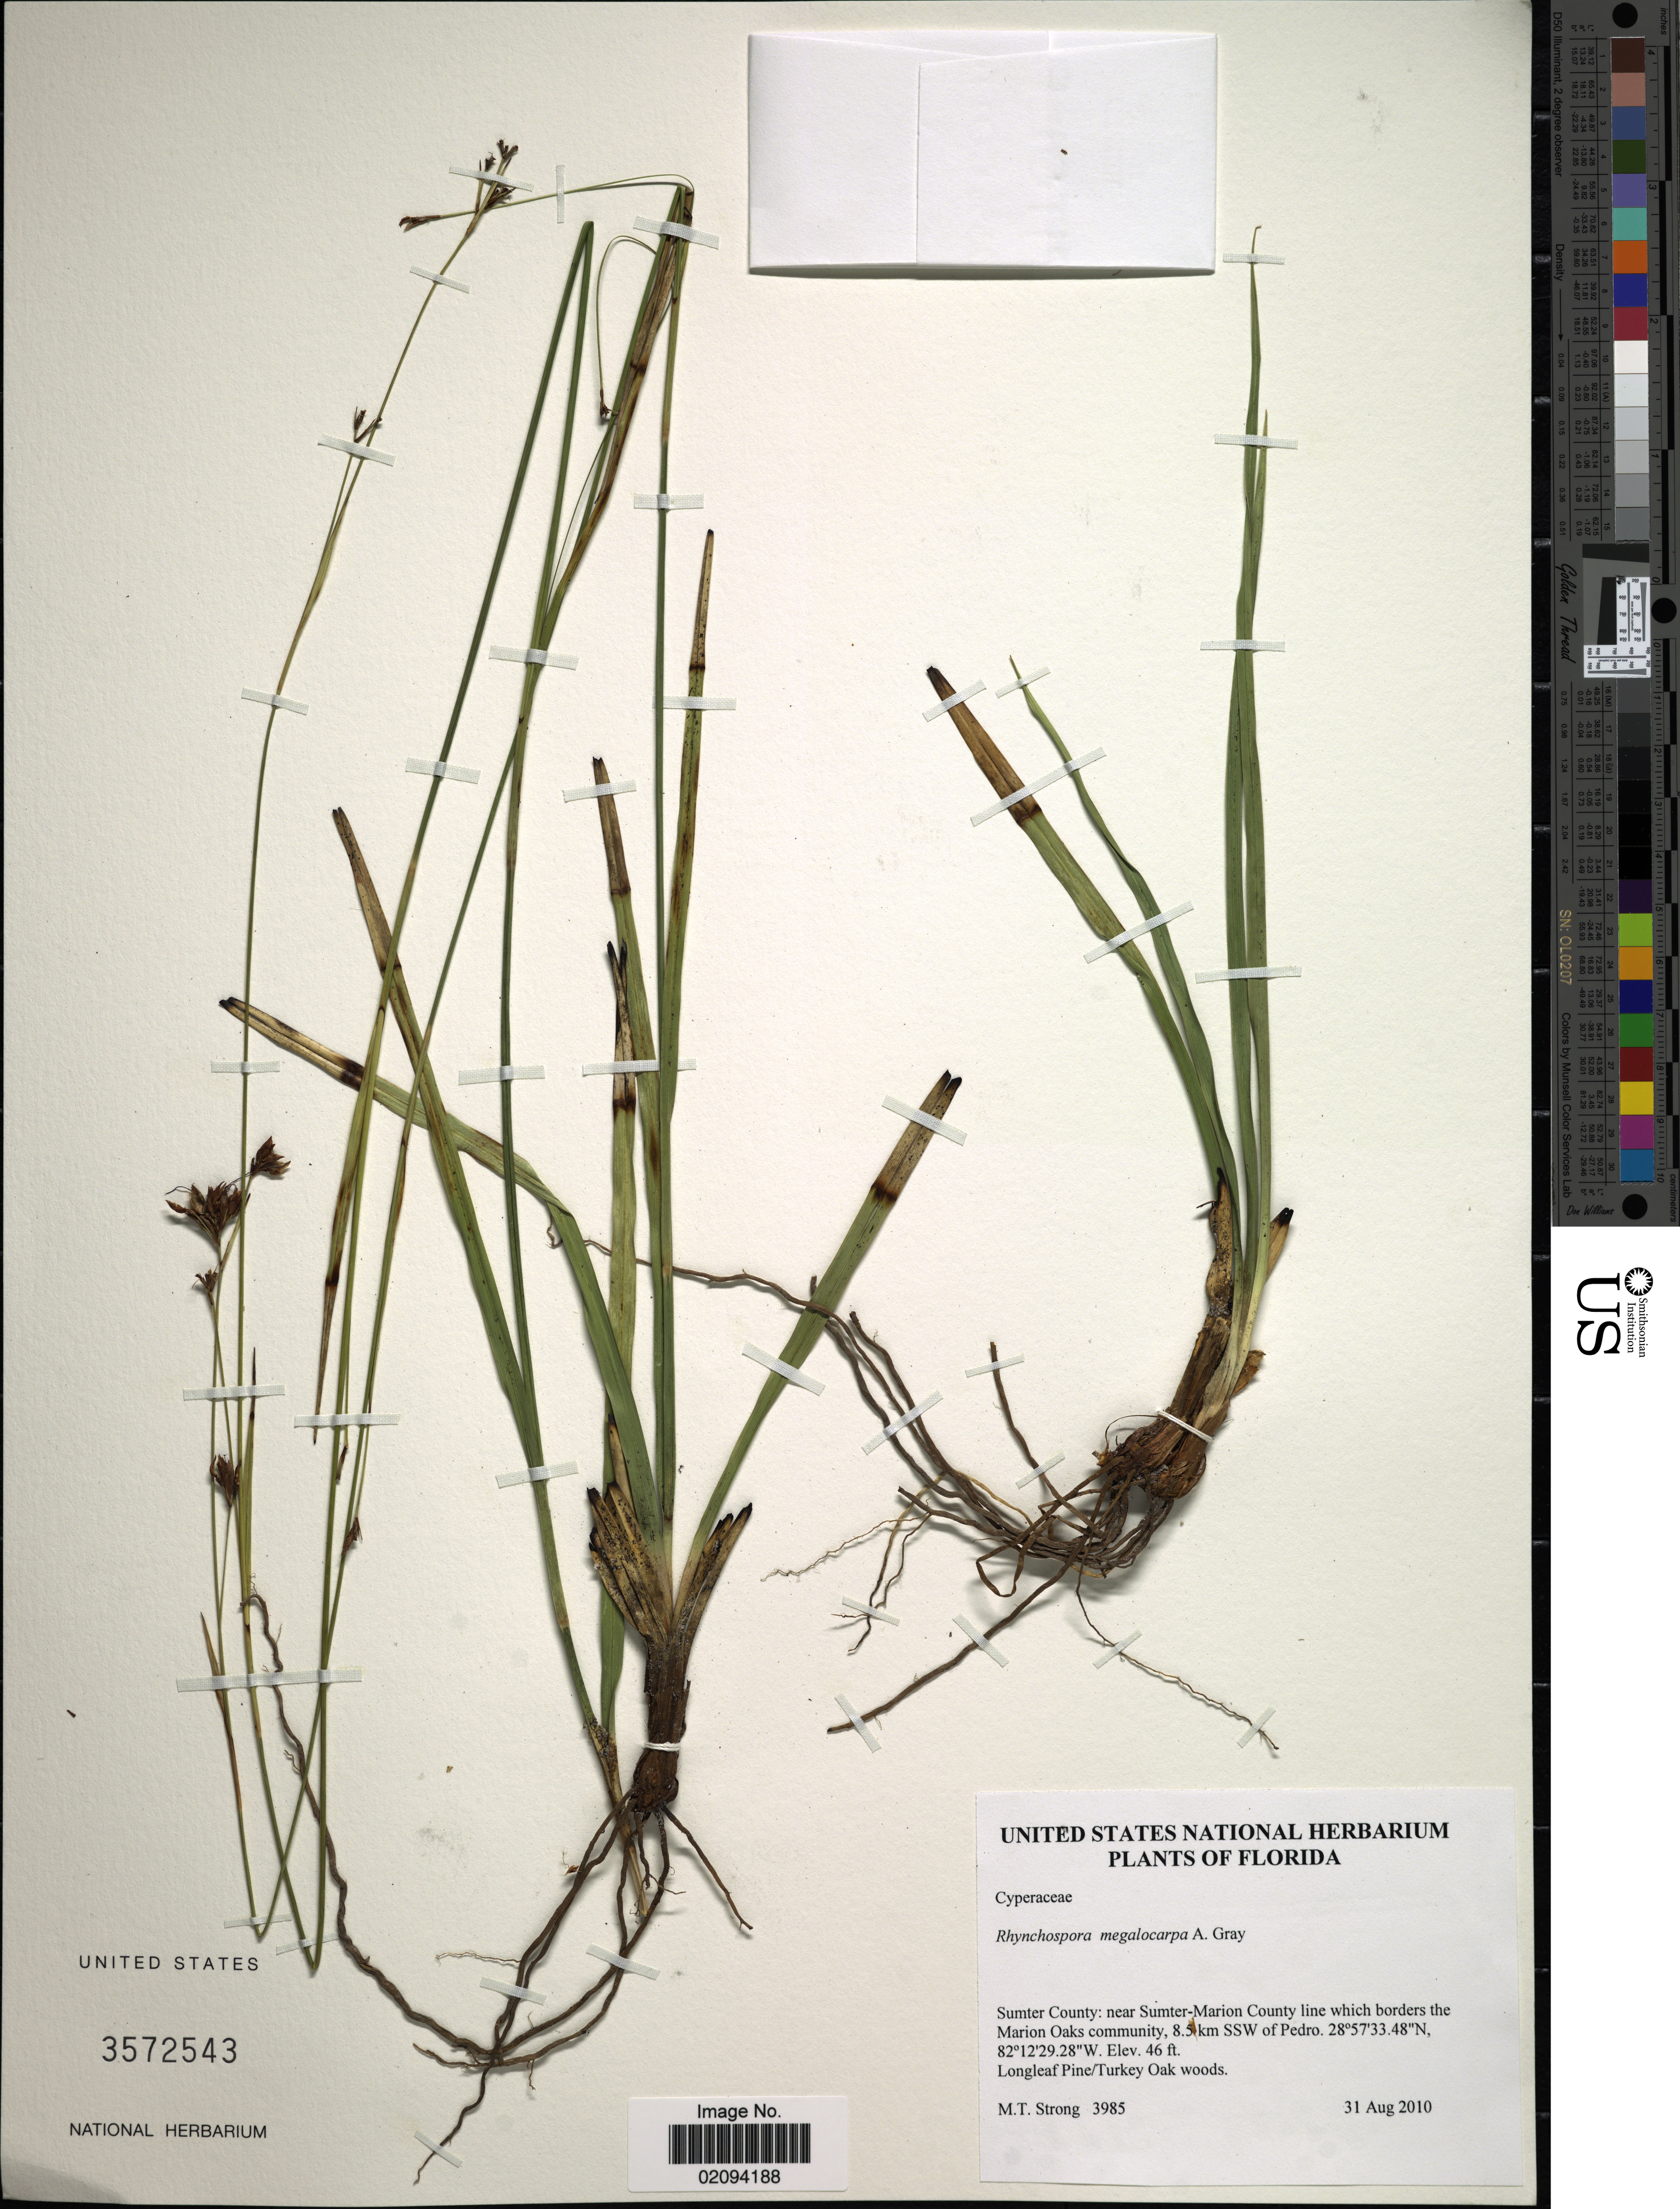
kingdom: Plantae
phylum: Tracheophyta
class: Liliopsida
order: Poales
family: Cyperaceae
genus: Rhynchospora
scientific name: Rhynchospora megalocarpa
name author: A. Gray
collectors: M. T. Strong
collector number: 3985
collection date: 2010-08-31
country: United States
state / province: Florida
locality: Sumter County: near Sumter-Marion County line which borders the Marion Oaks community, 8.5 km SSW of Pedro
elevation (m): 14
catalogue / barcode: US 3572543